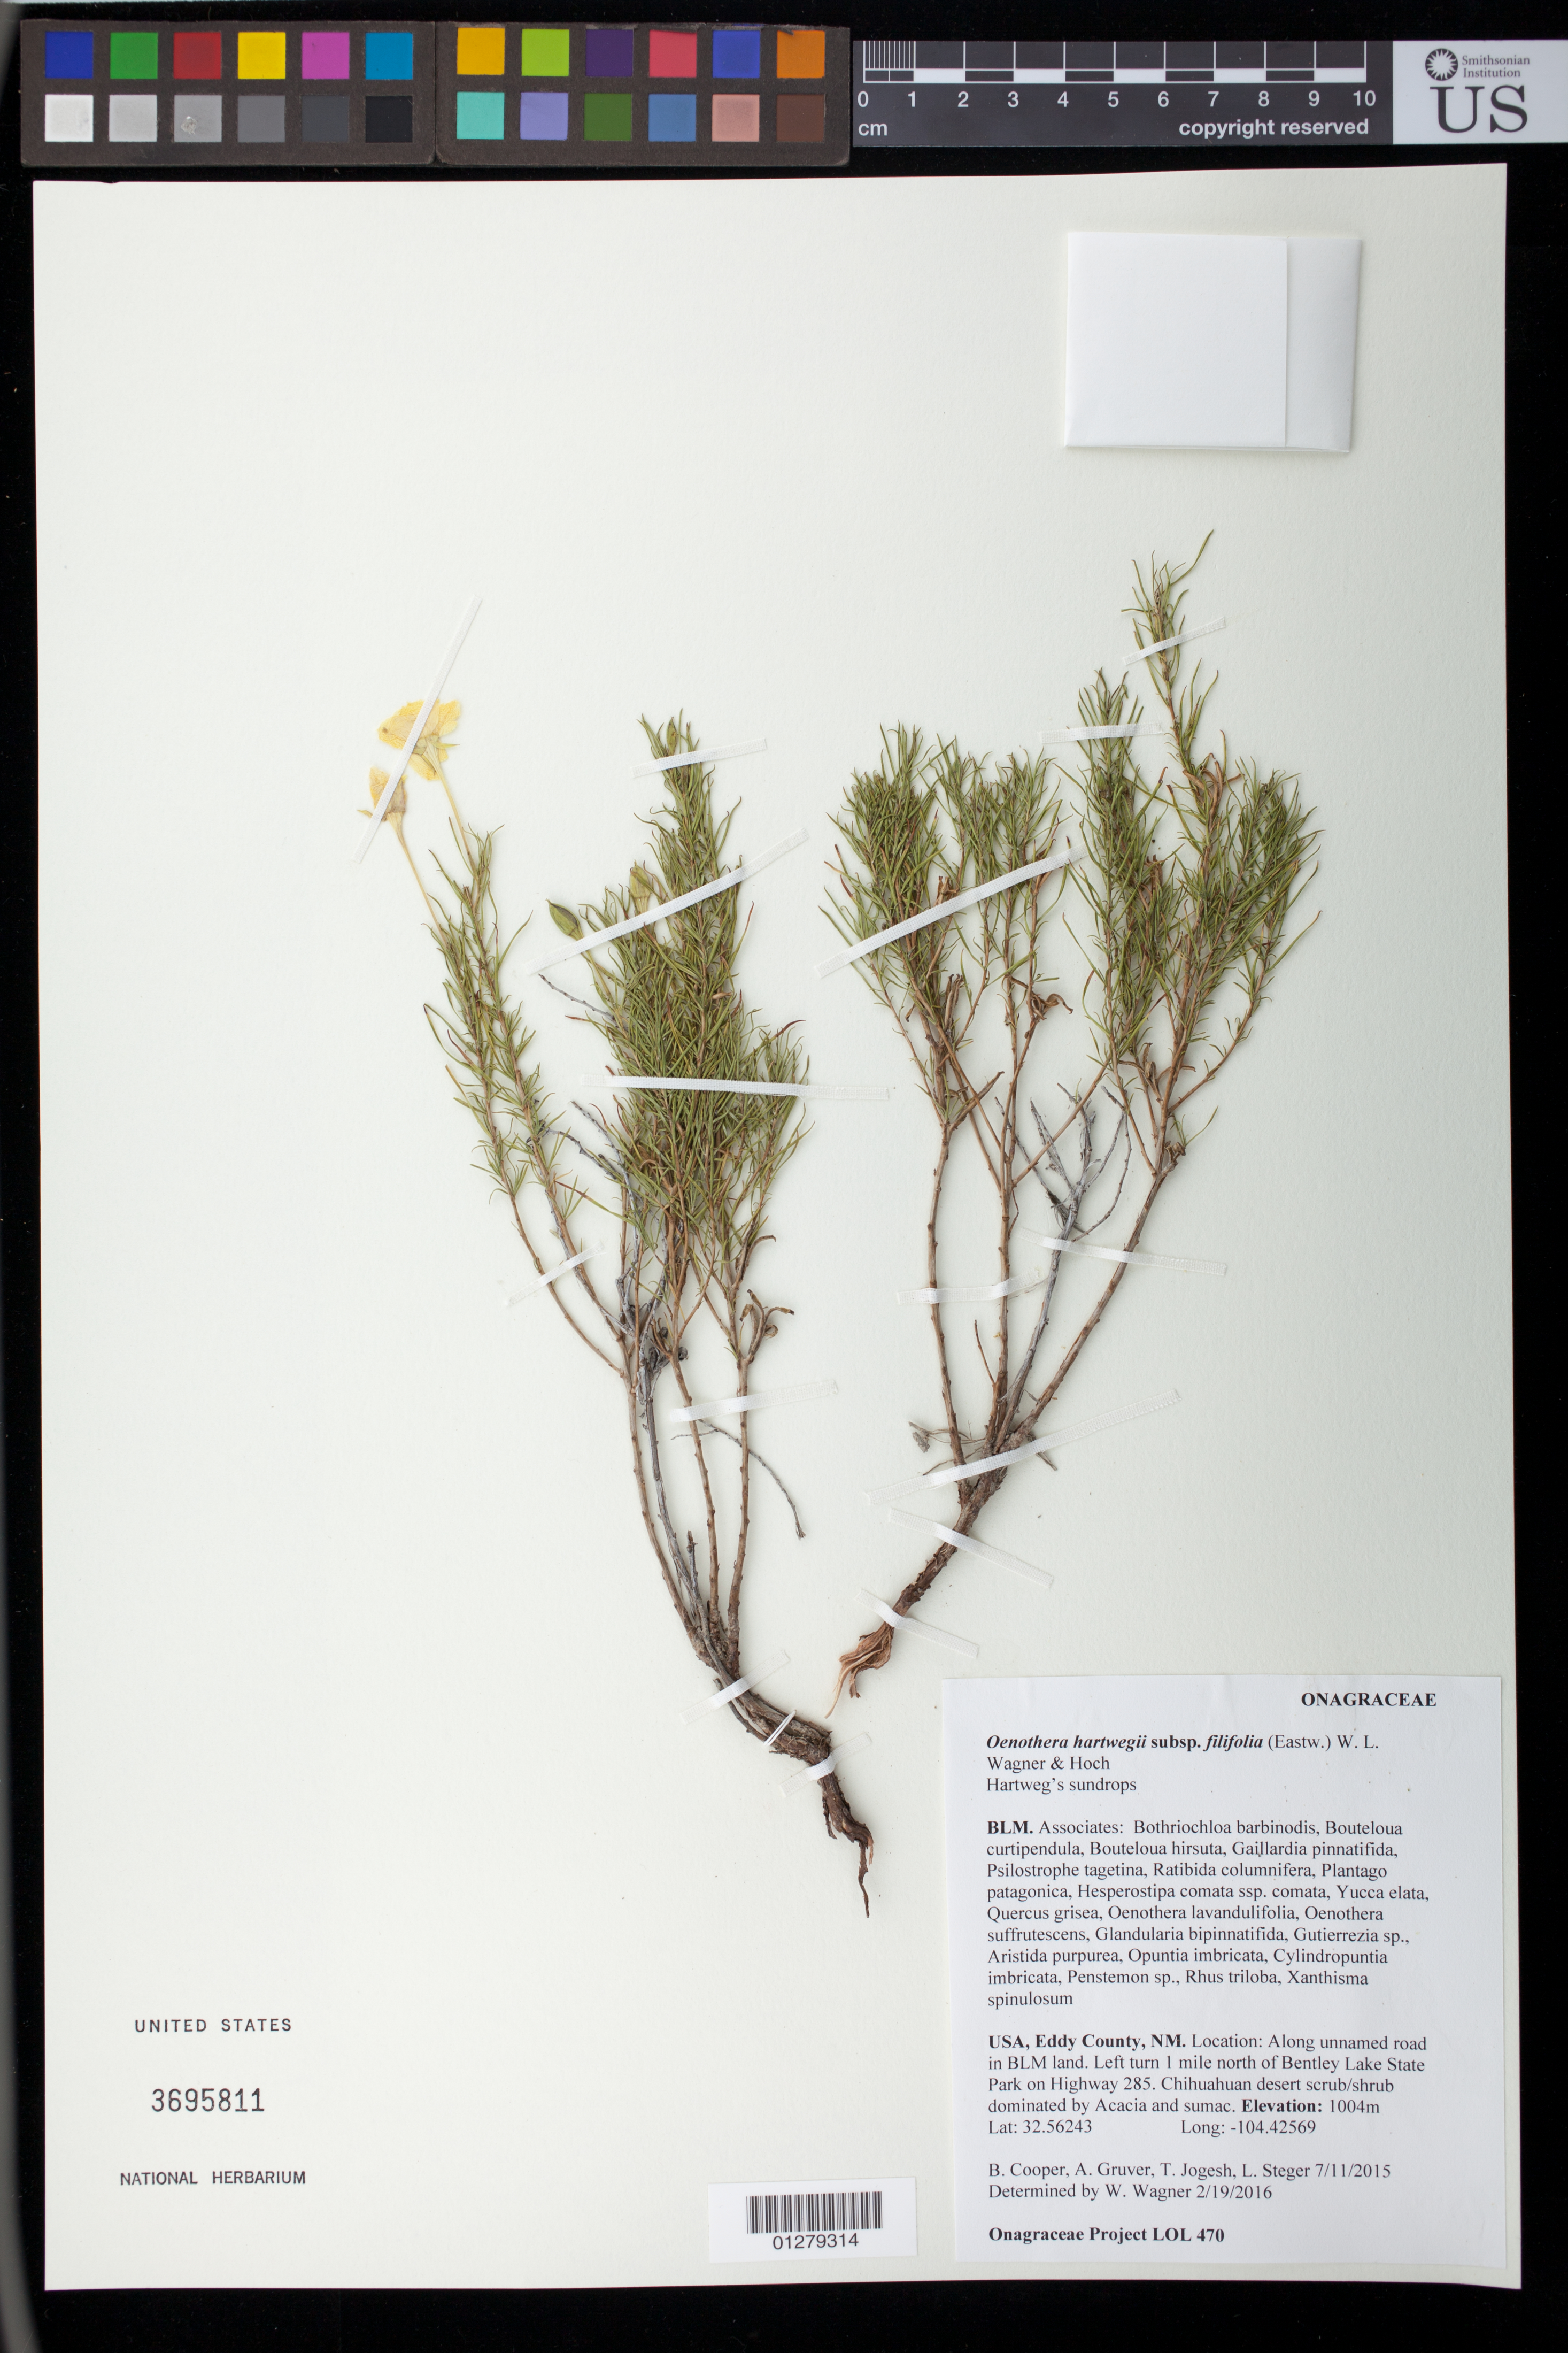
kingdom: Plantae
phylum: Tracheophyta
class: Magnoliopsida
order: Myrtales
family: Onagraceae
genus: Oenothera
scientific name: Oenothera hartwegii subsp. filifolia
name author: (Eastw.) W.L. Wagner & Hoch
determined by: Wagner, W. L., (BOT), Smithsonian Institution - National Museum of Natural History (UNITED STATES)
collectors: B. J. Cooper, T. Jojesh & L. Steger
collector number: LOL 470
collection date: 2015-07-11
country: United States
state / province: New Mexico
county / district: Eddy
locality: Along unnamed road in BLM land. Left turn 1 mile north of Bentley Lake State Park on Highway 285.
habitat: Chihuahuan desert scrub/shrub dominated by Acacia and sumac.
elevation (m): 1004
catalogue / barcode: US 3695811